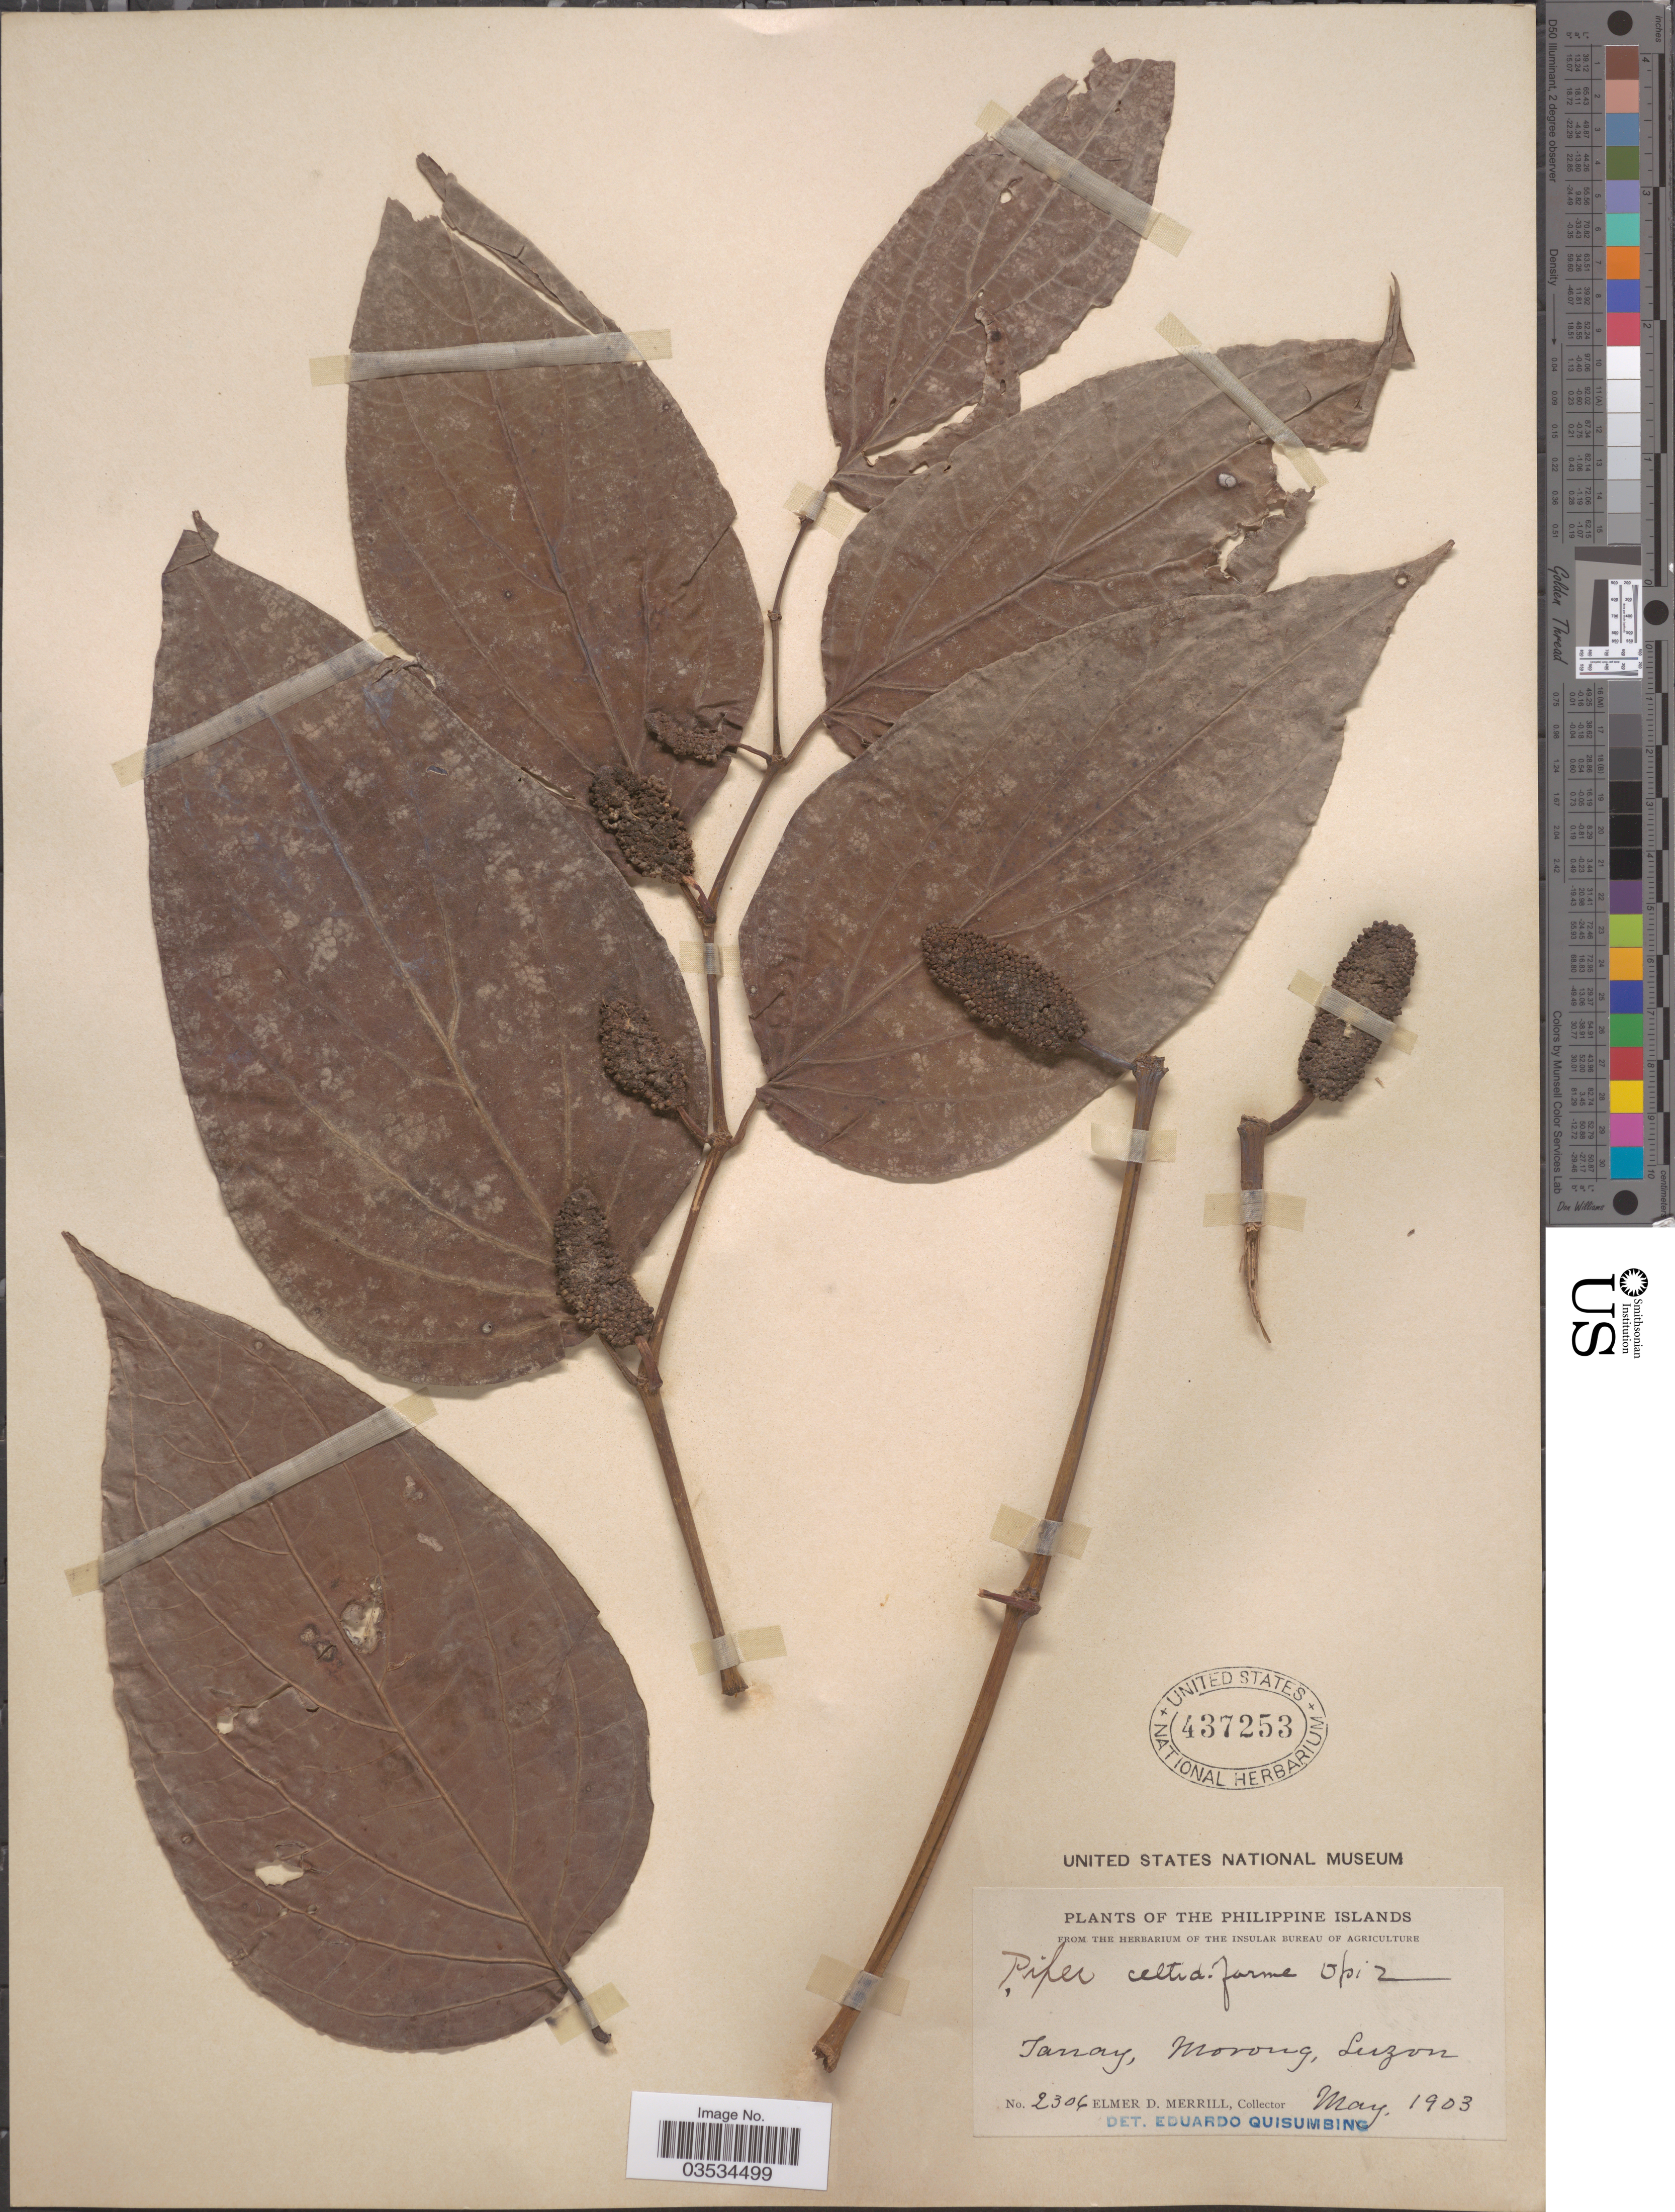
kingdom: Plantae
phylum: Tracheophyta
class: Magnoliopsida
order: Piperales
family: Piperaceae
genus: Piper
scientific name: Piper celtidiforme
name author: Opiz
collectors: E. D. Merrill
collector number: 2306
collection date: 1903-05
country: Philippines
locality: The Philippine Islands. Tanay, Morong, Luzon.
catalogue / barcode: US 437253